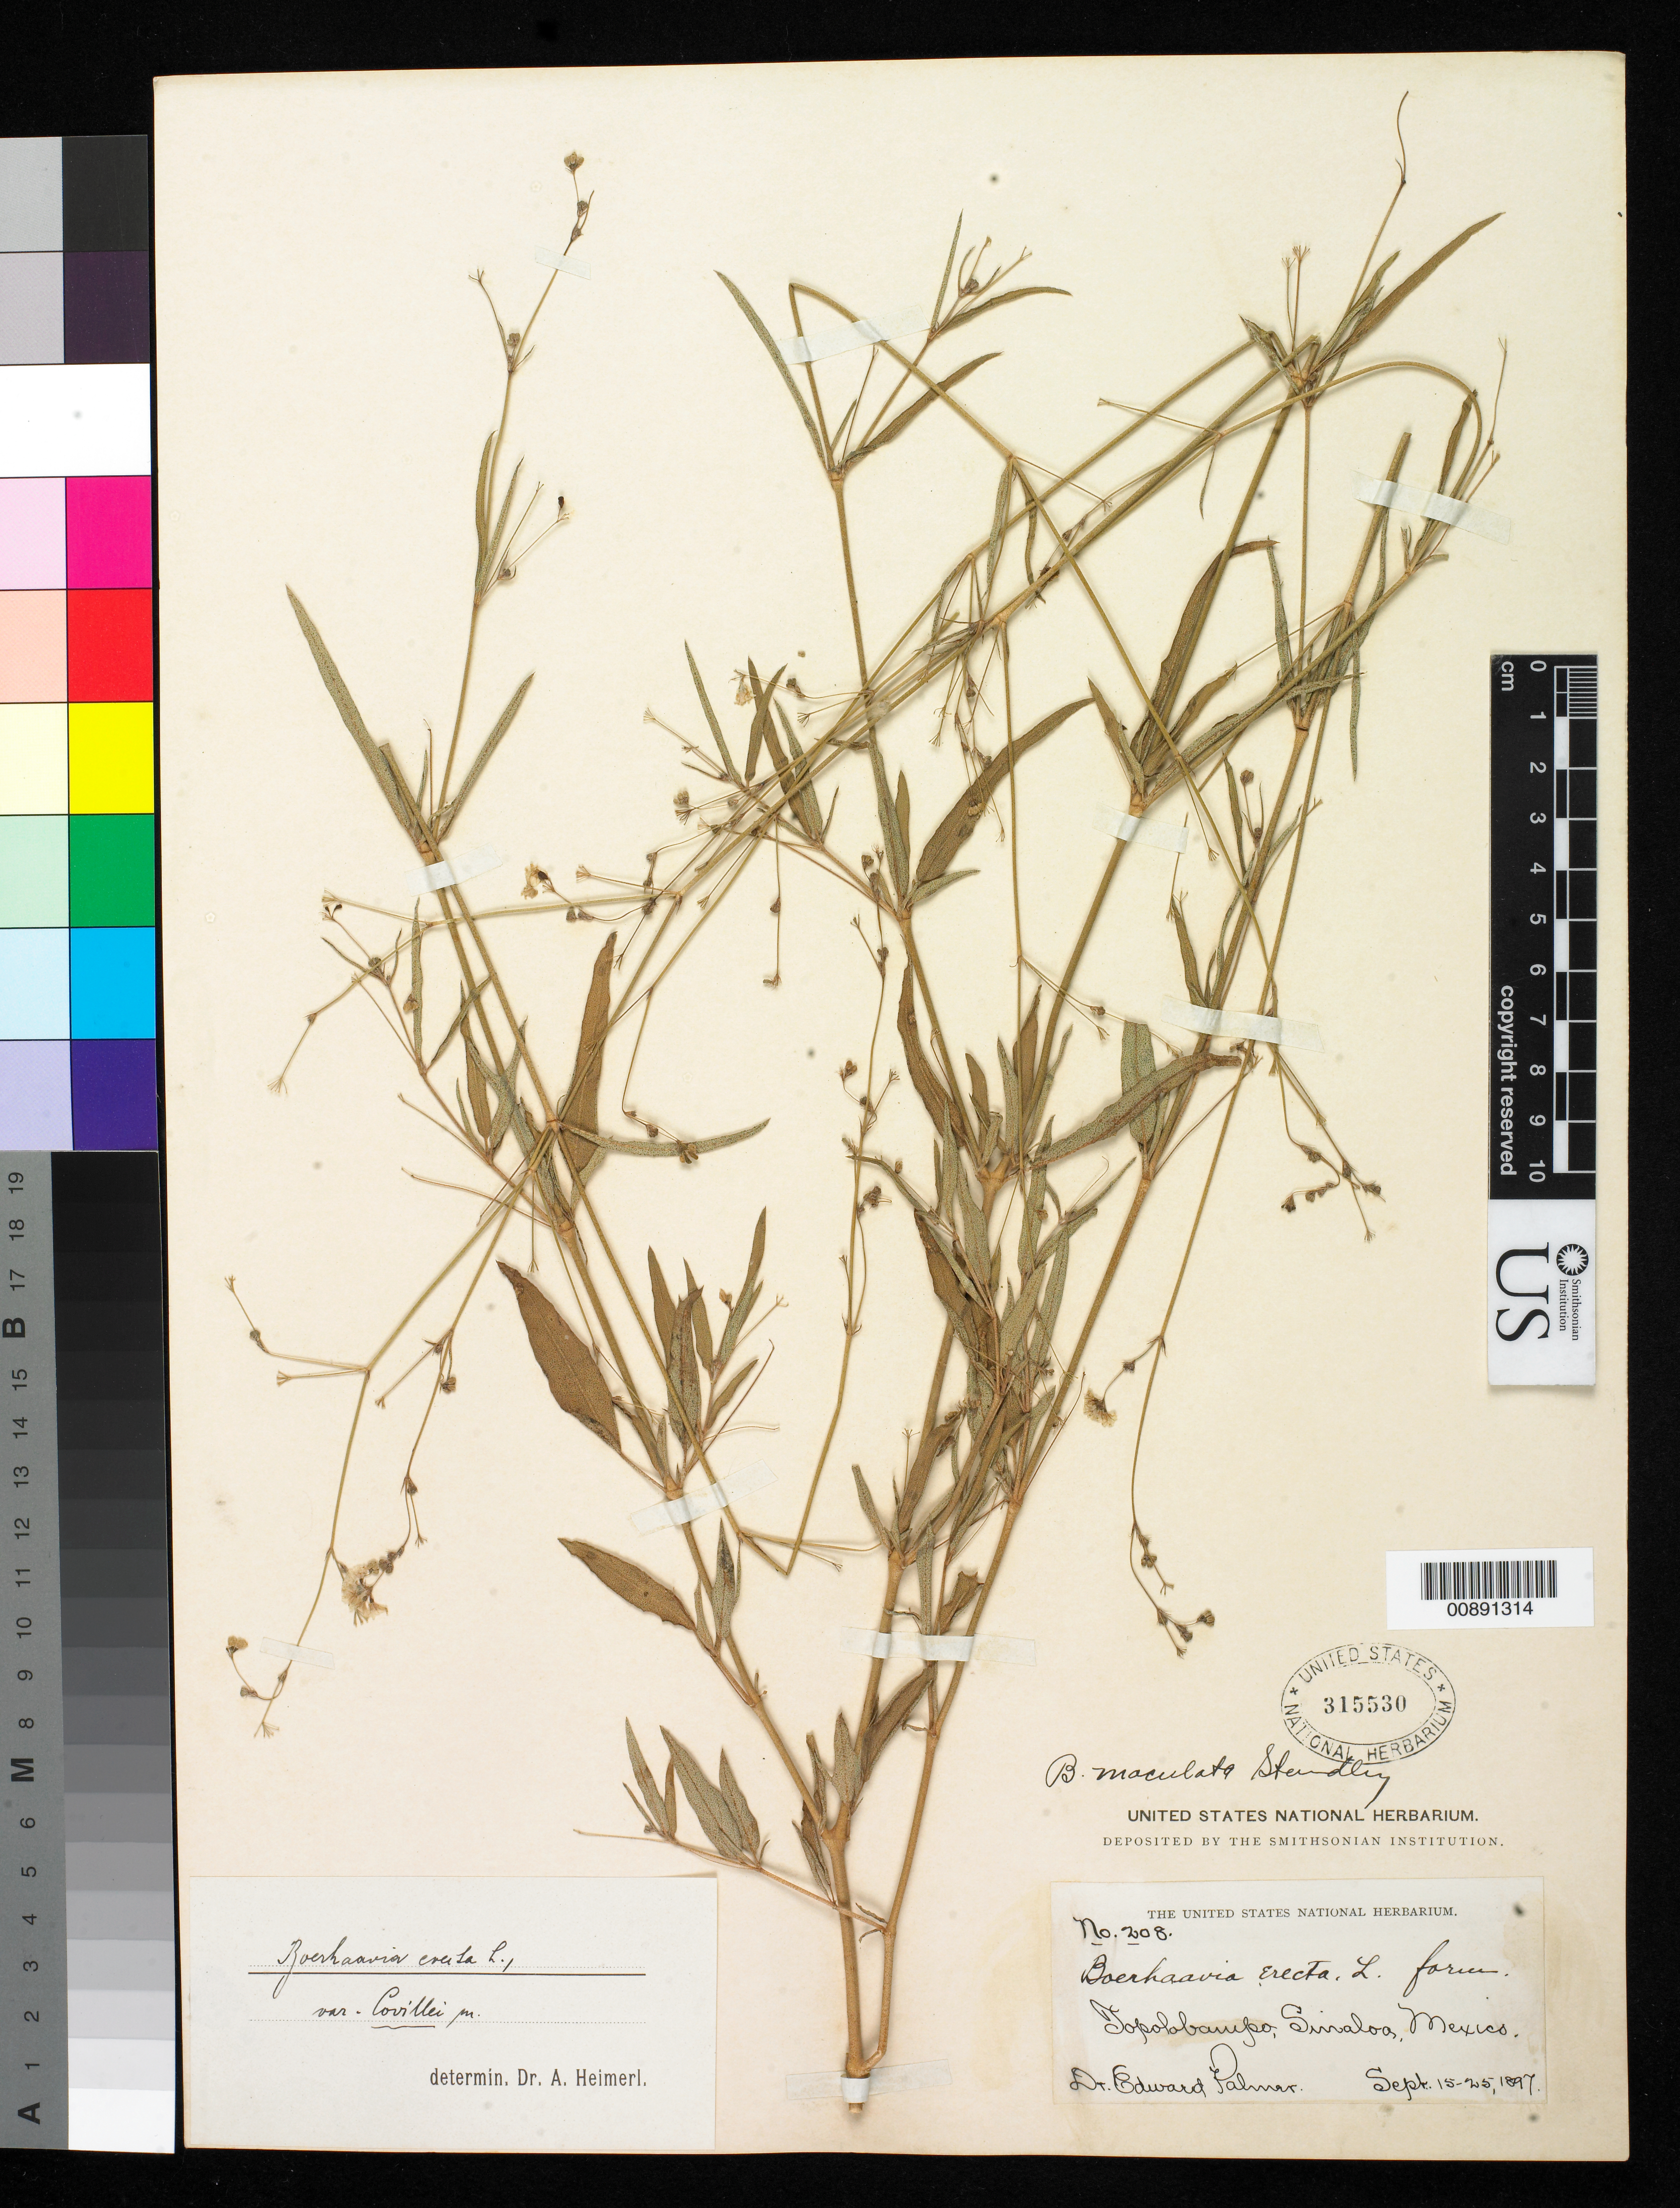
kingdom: Plantae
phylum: Tracheophyta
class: Magnoliopsida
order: Caryophyllales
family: Nyctaginaceae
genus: Boerhavia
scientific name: Boerhavia maculata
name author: Standl.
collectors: E. Palmer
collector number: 208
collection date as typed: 15 Sep 1897 to 25 Sep 1897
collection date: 1897-09-15/1897-09-25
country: Mexico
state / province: Sinaloa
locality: Topolobampo, Sinaloa.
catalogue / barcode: US 315530